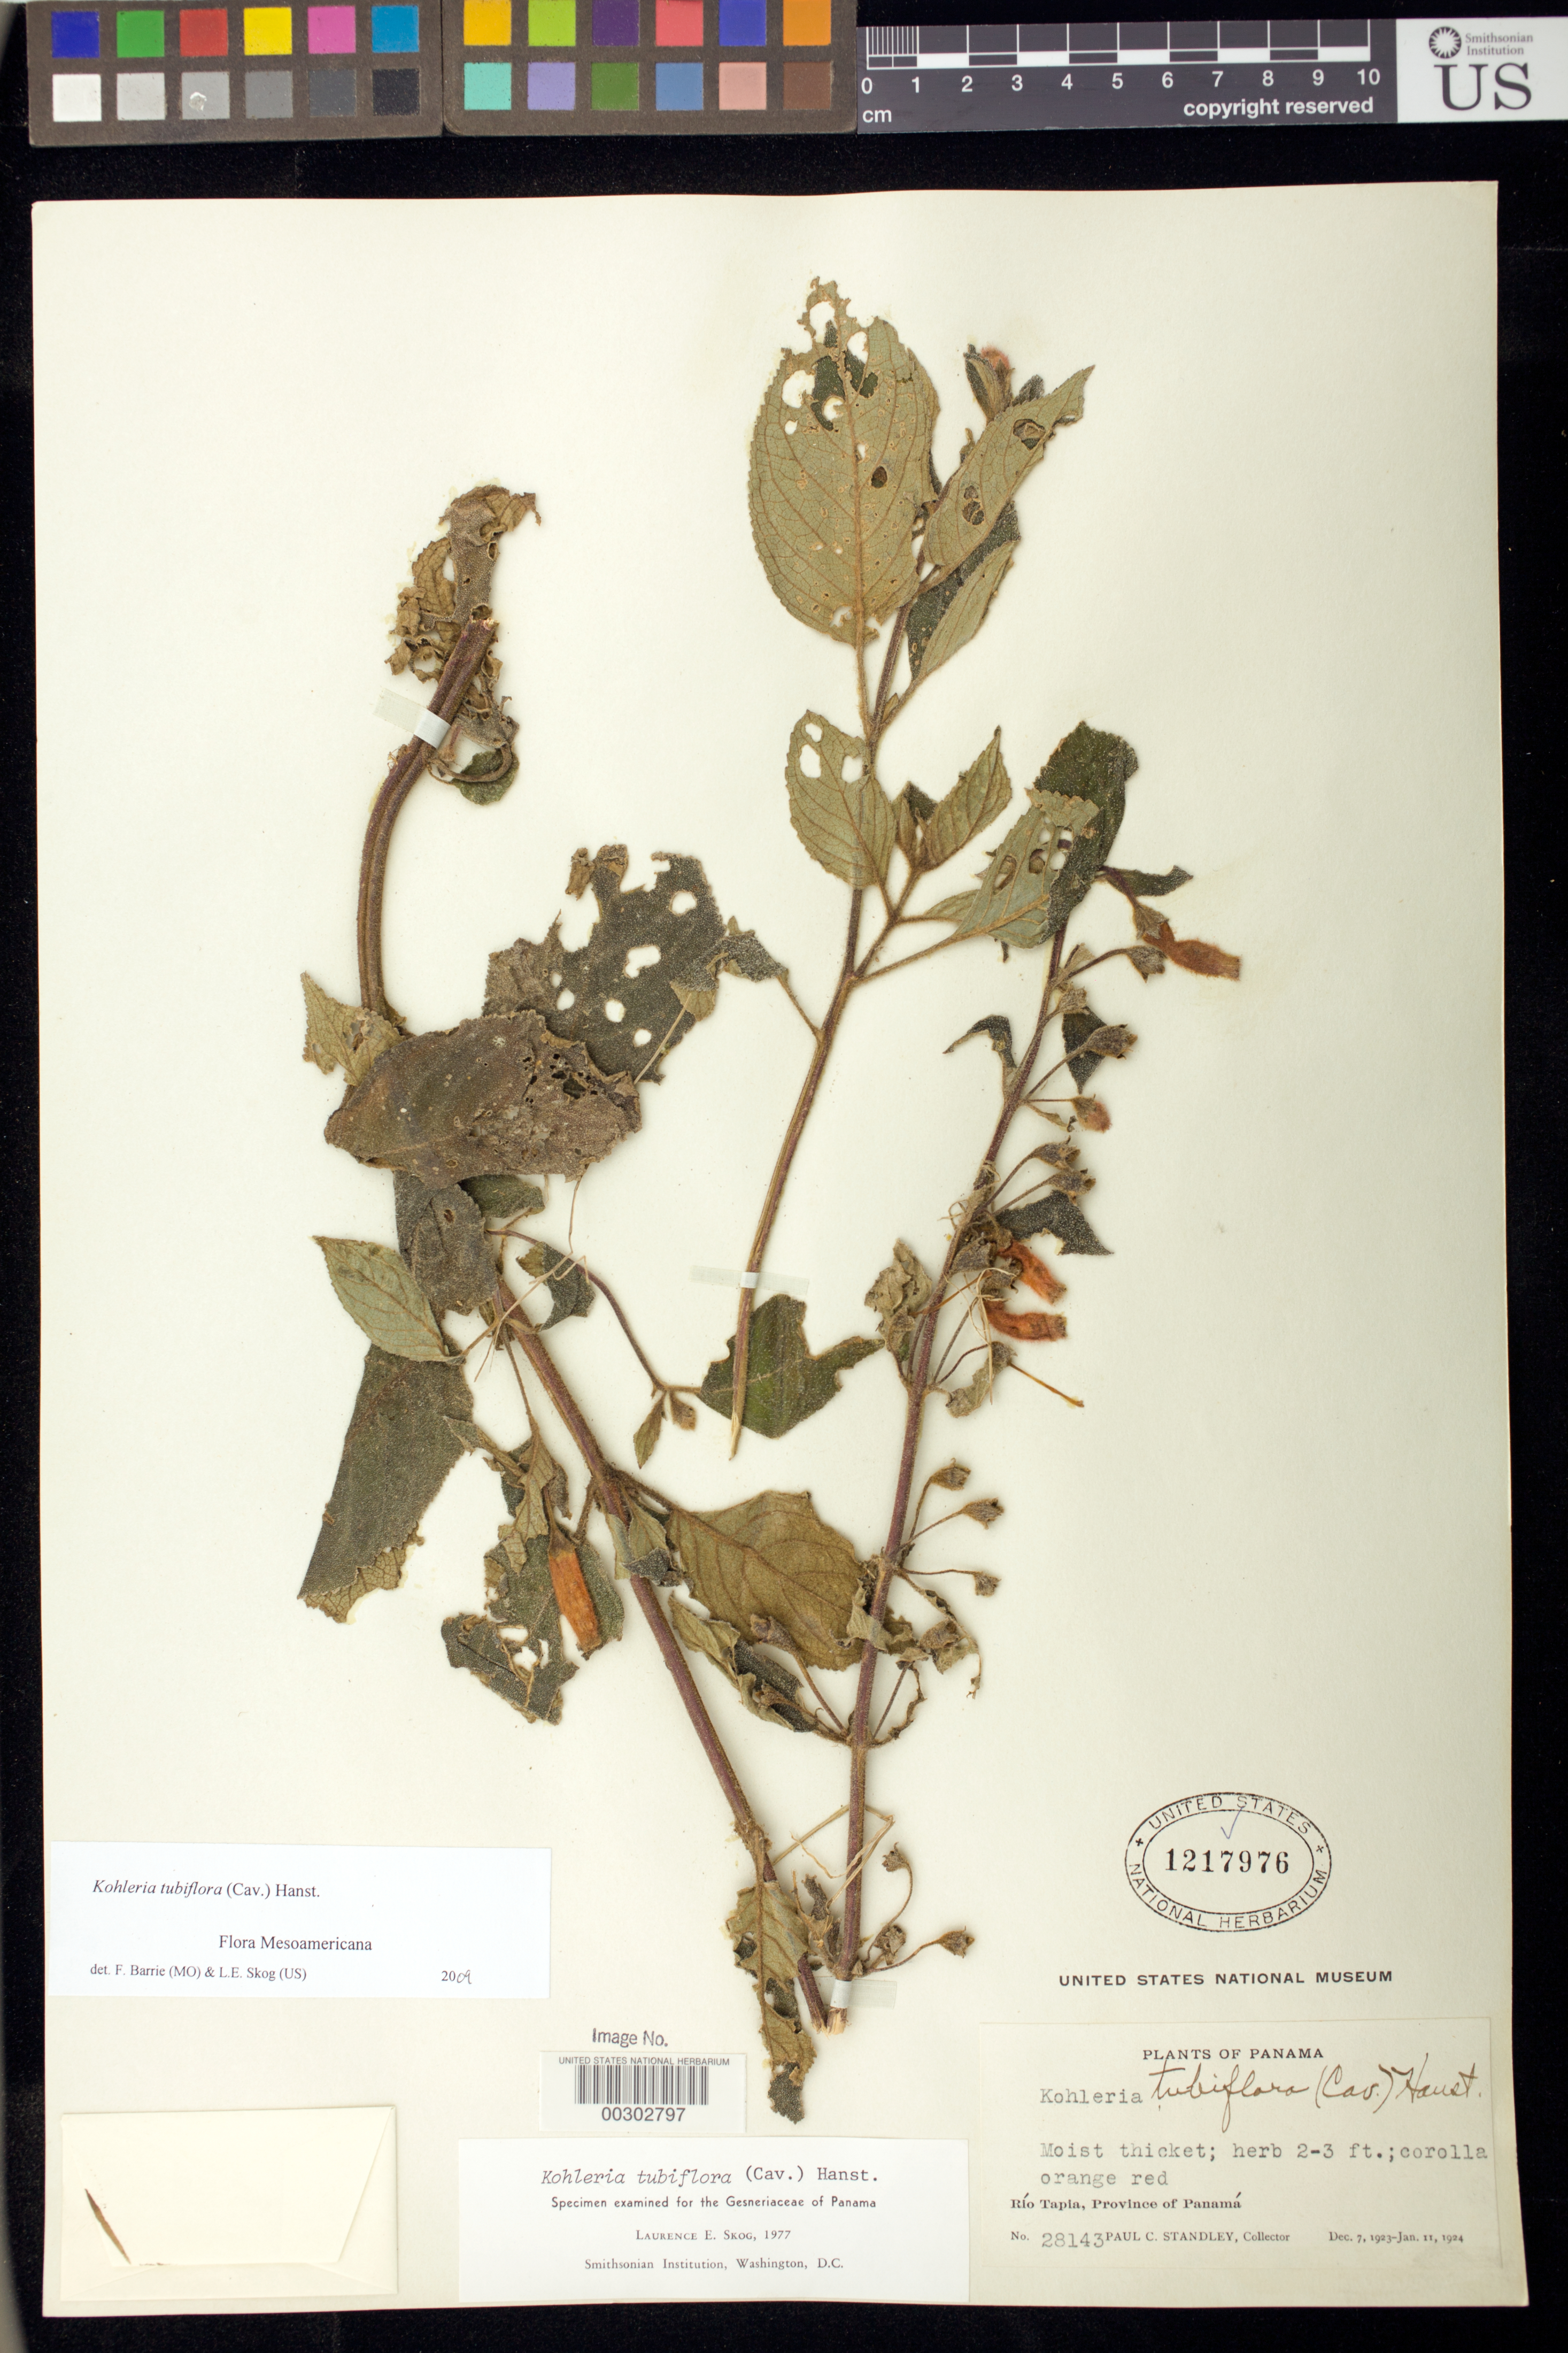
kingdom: Plantae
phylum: Tracheophyta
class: Magnoliopsida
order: Lamiales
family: Gesneriaceae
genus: Kohleria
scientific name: Kohleria tubiflora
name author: (Cav.) Hanst.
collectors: P. C. Standley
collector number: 28143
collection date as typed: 1923-24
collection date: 1923/1924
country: Panama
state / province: Panamá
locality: Rio Tapia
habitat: Moist thicket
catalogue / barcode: US 1217976